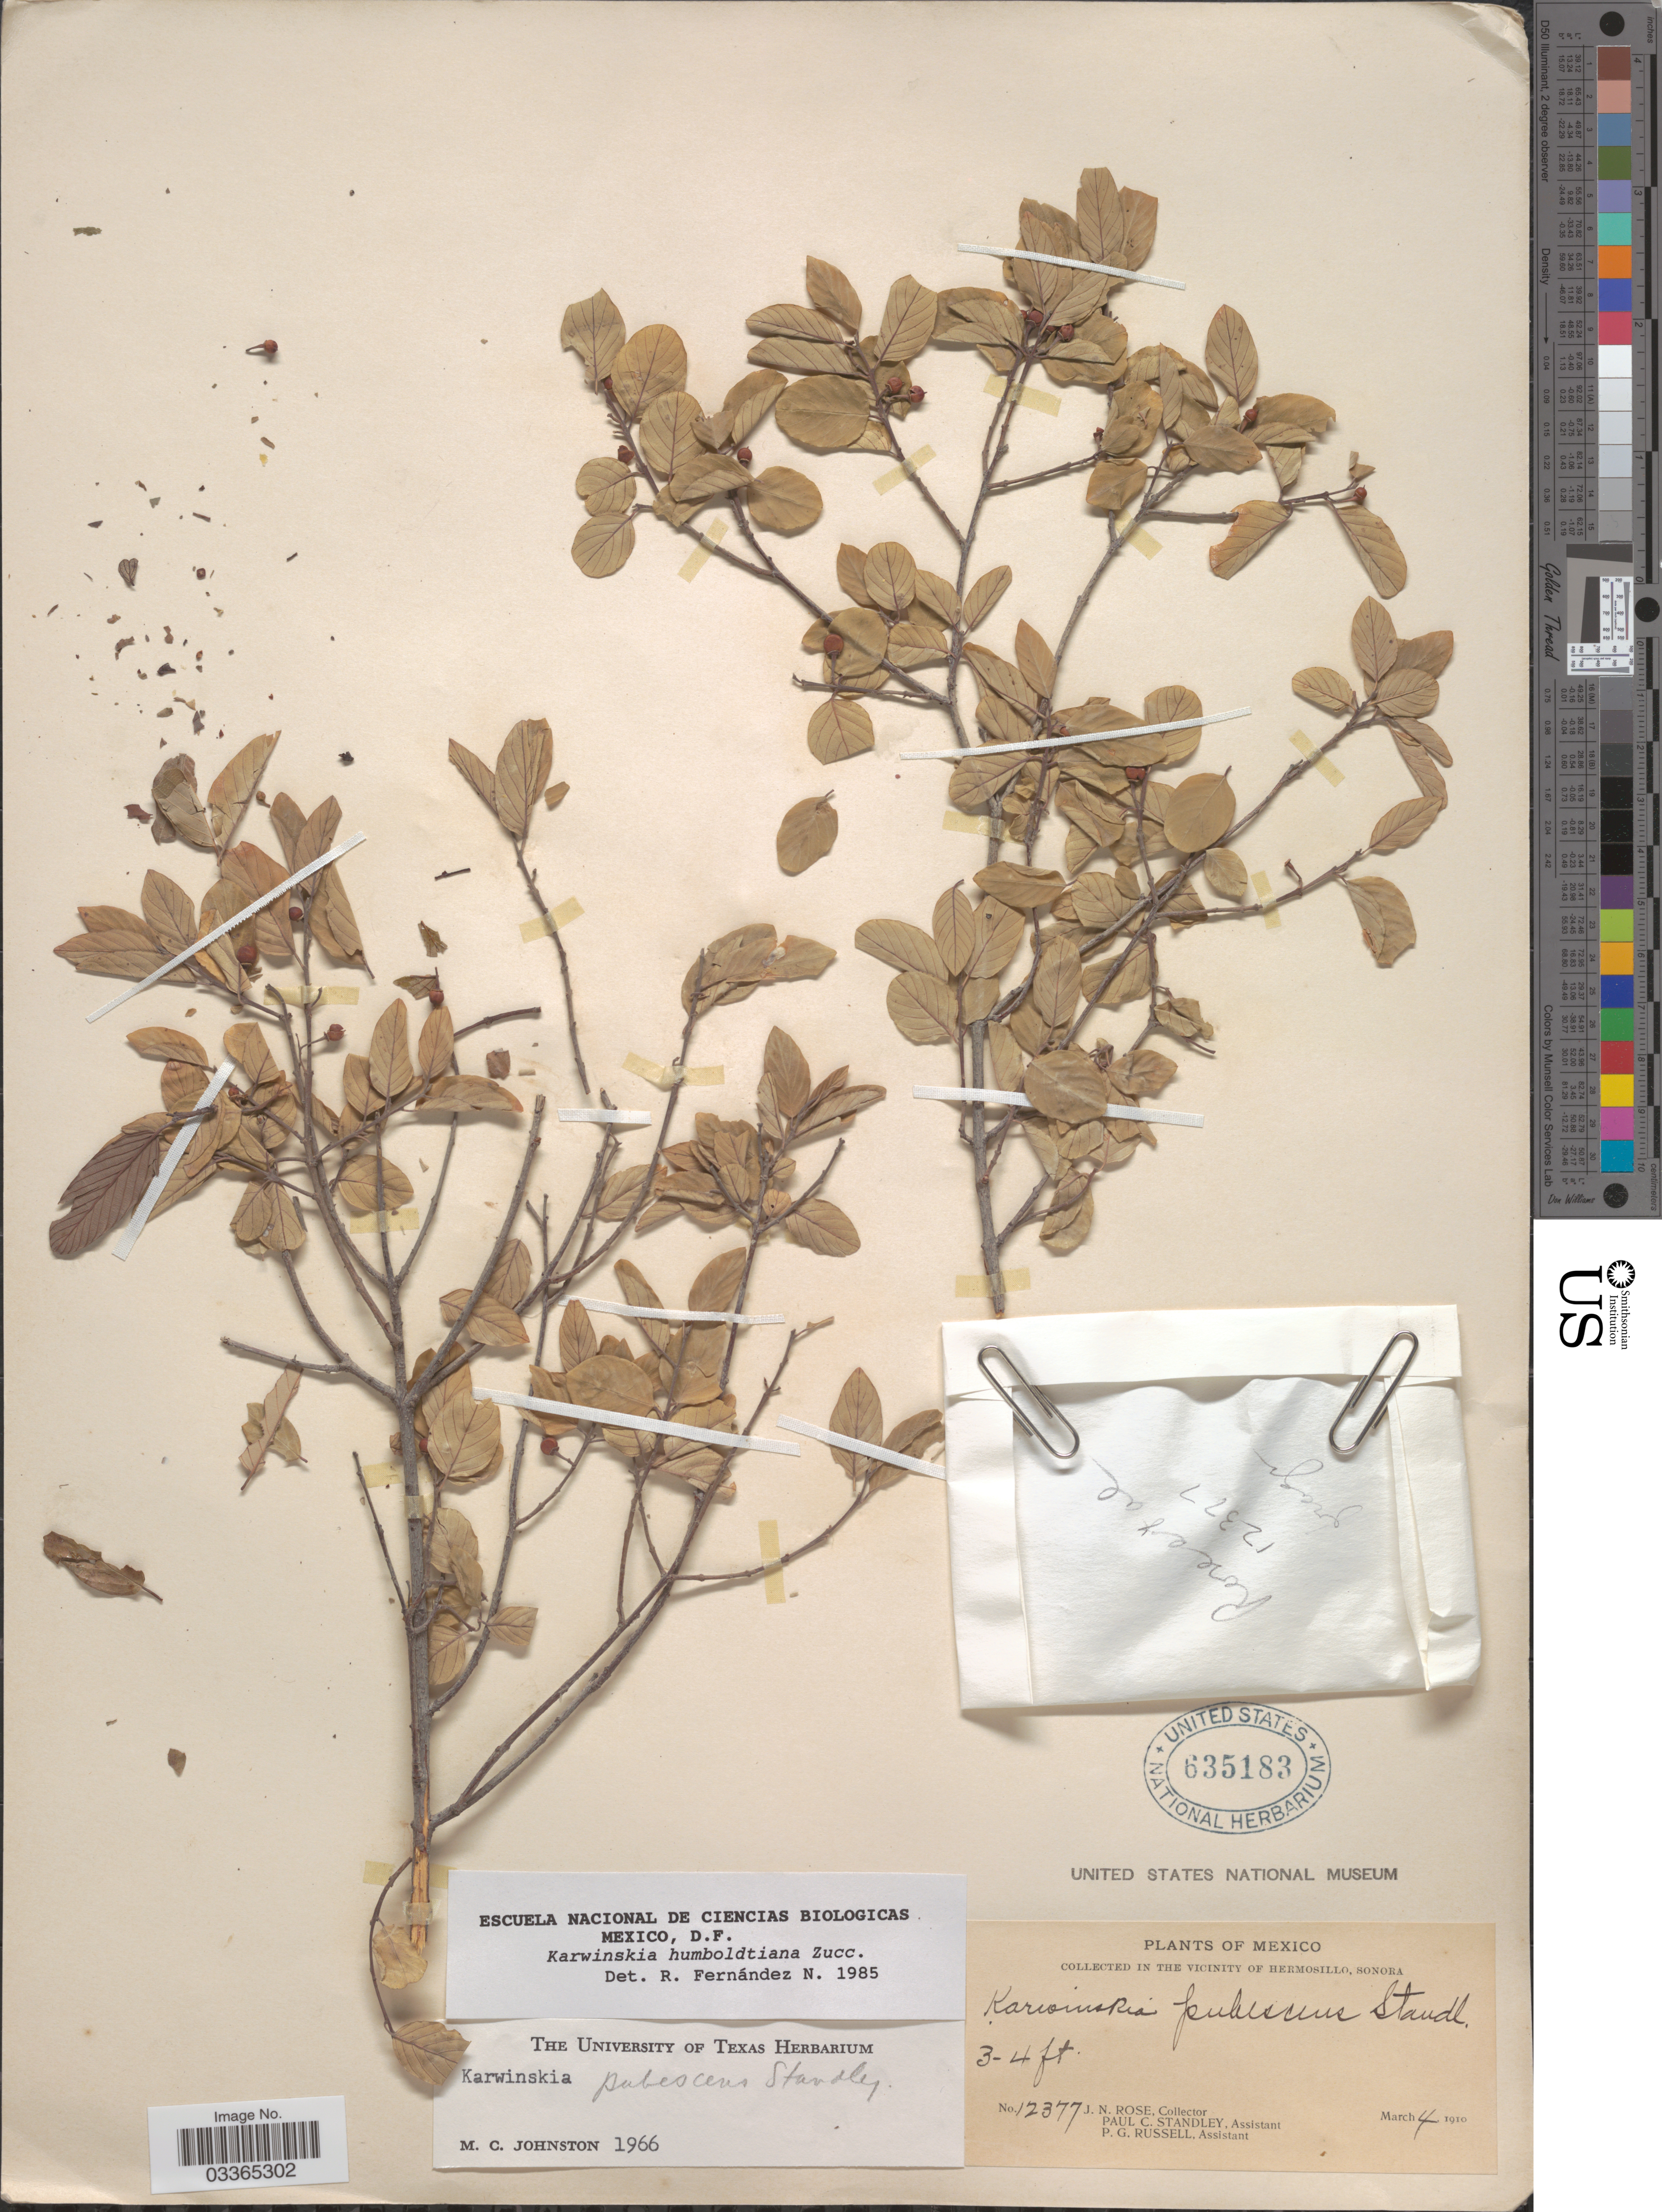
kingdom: Plantae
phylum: Tracheophyta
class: Magnoliopsida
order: Rosales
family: Rhamnaceae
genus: Karwinskia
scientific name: Karwinskia humboldtiana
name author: (Schult.) Zucc.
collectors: J. N. Rose, P. C. Standley & P. G. Russell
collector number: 12377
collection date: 1910-03-04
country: Mexico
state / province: Sonora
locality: In the vicinity of Hermosillo.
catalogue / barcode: US 635183